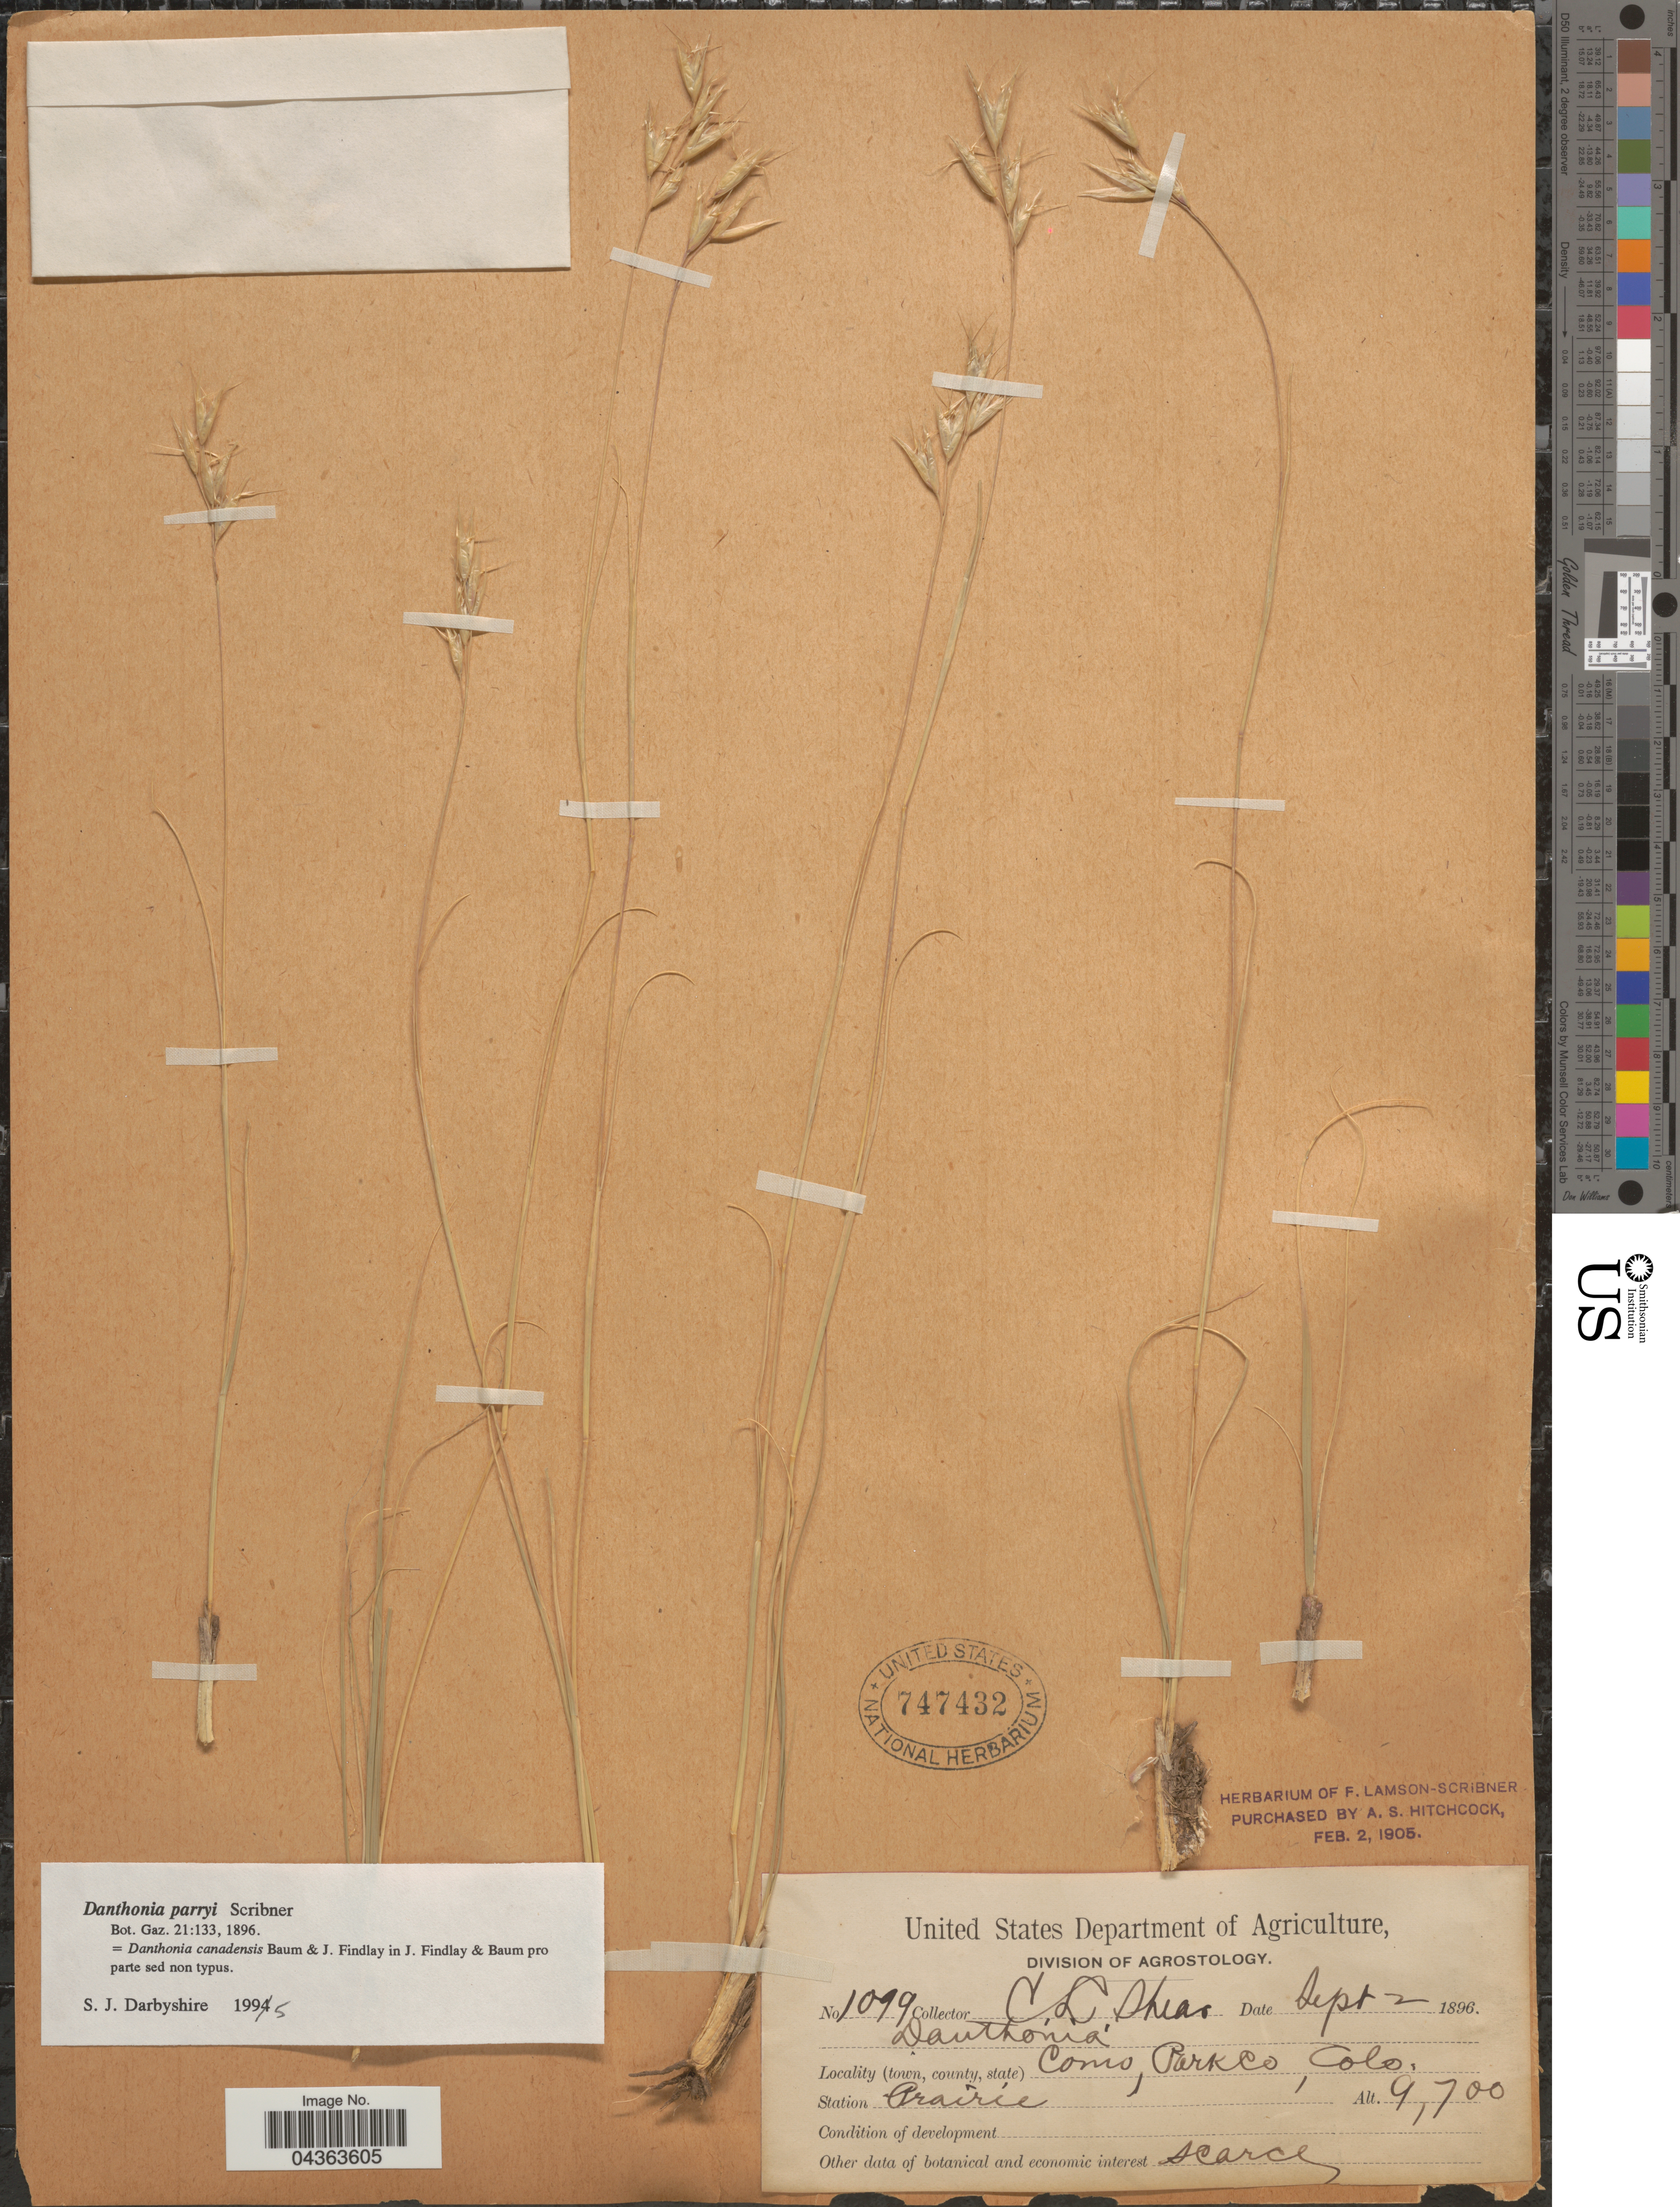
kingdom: Plantae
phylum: Tracheophyta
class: Liliopsida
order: Poales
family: Poaceae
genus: Danthonia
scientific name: Danthonia parryi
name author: Scribn.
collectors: C. L. Shear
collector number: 1099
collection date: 1896-09-02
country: United States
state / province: Colorado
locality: Como, Park Co.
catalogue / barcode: US 747432